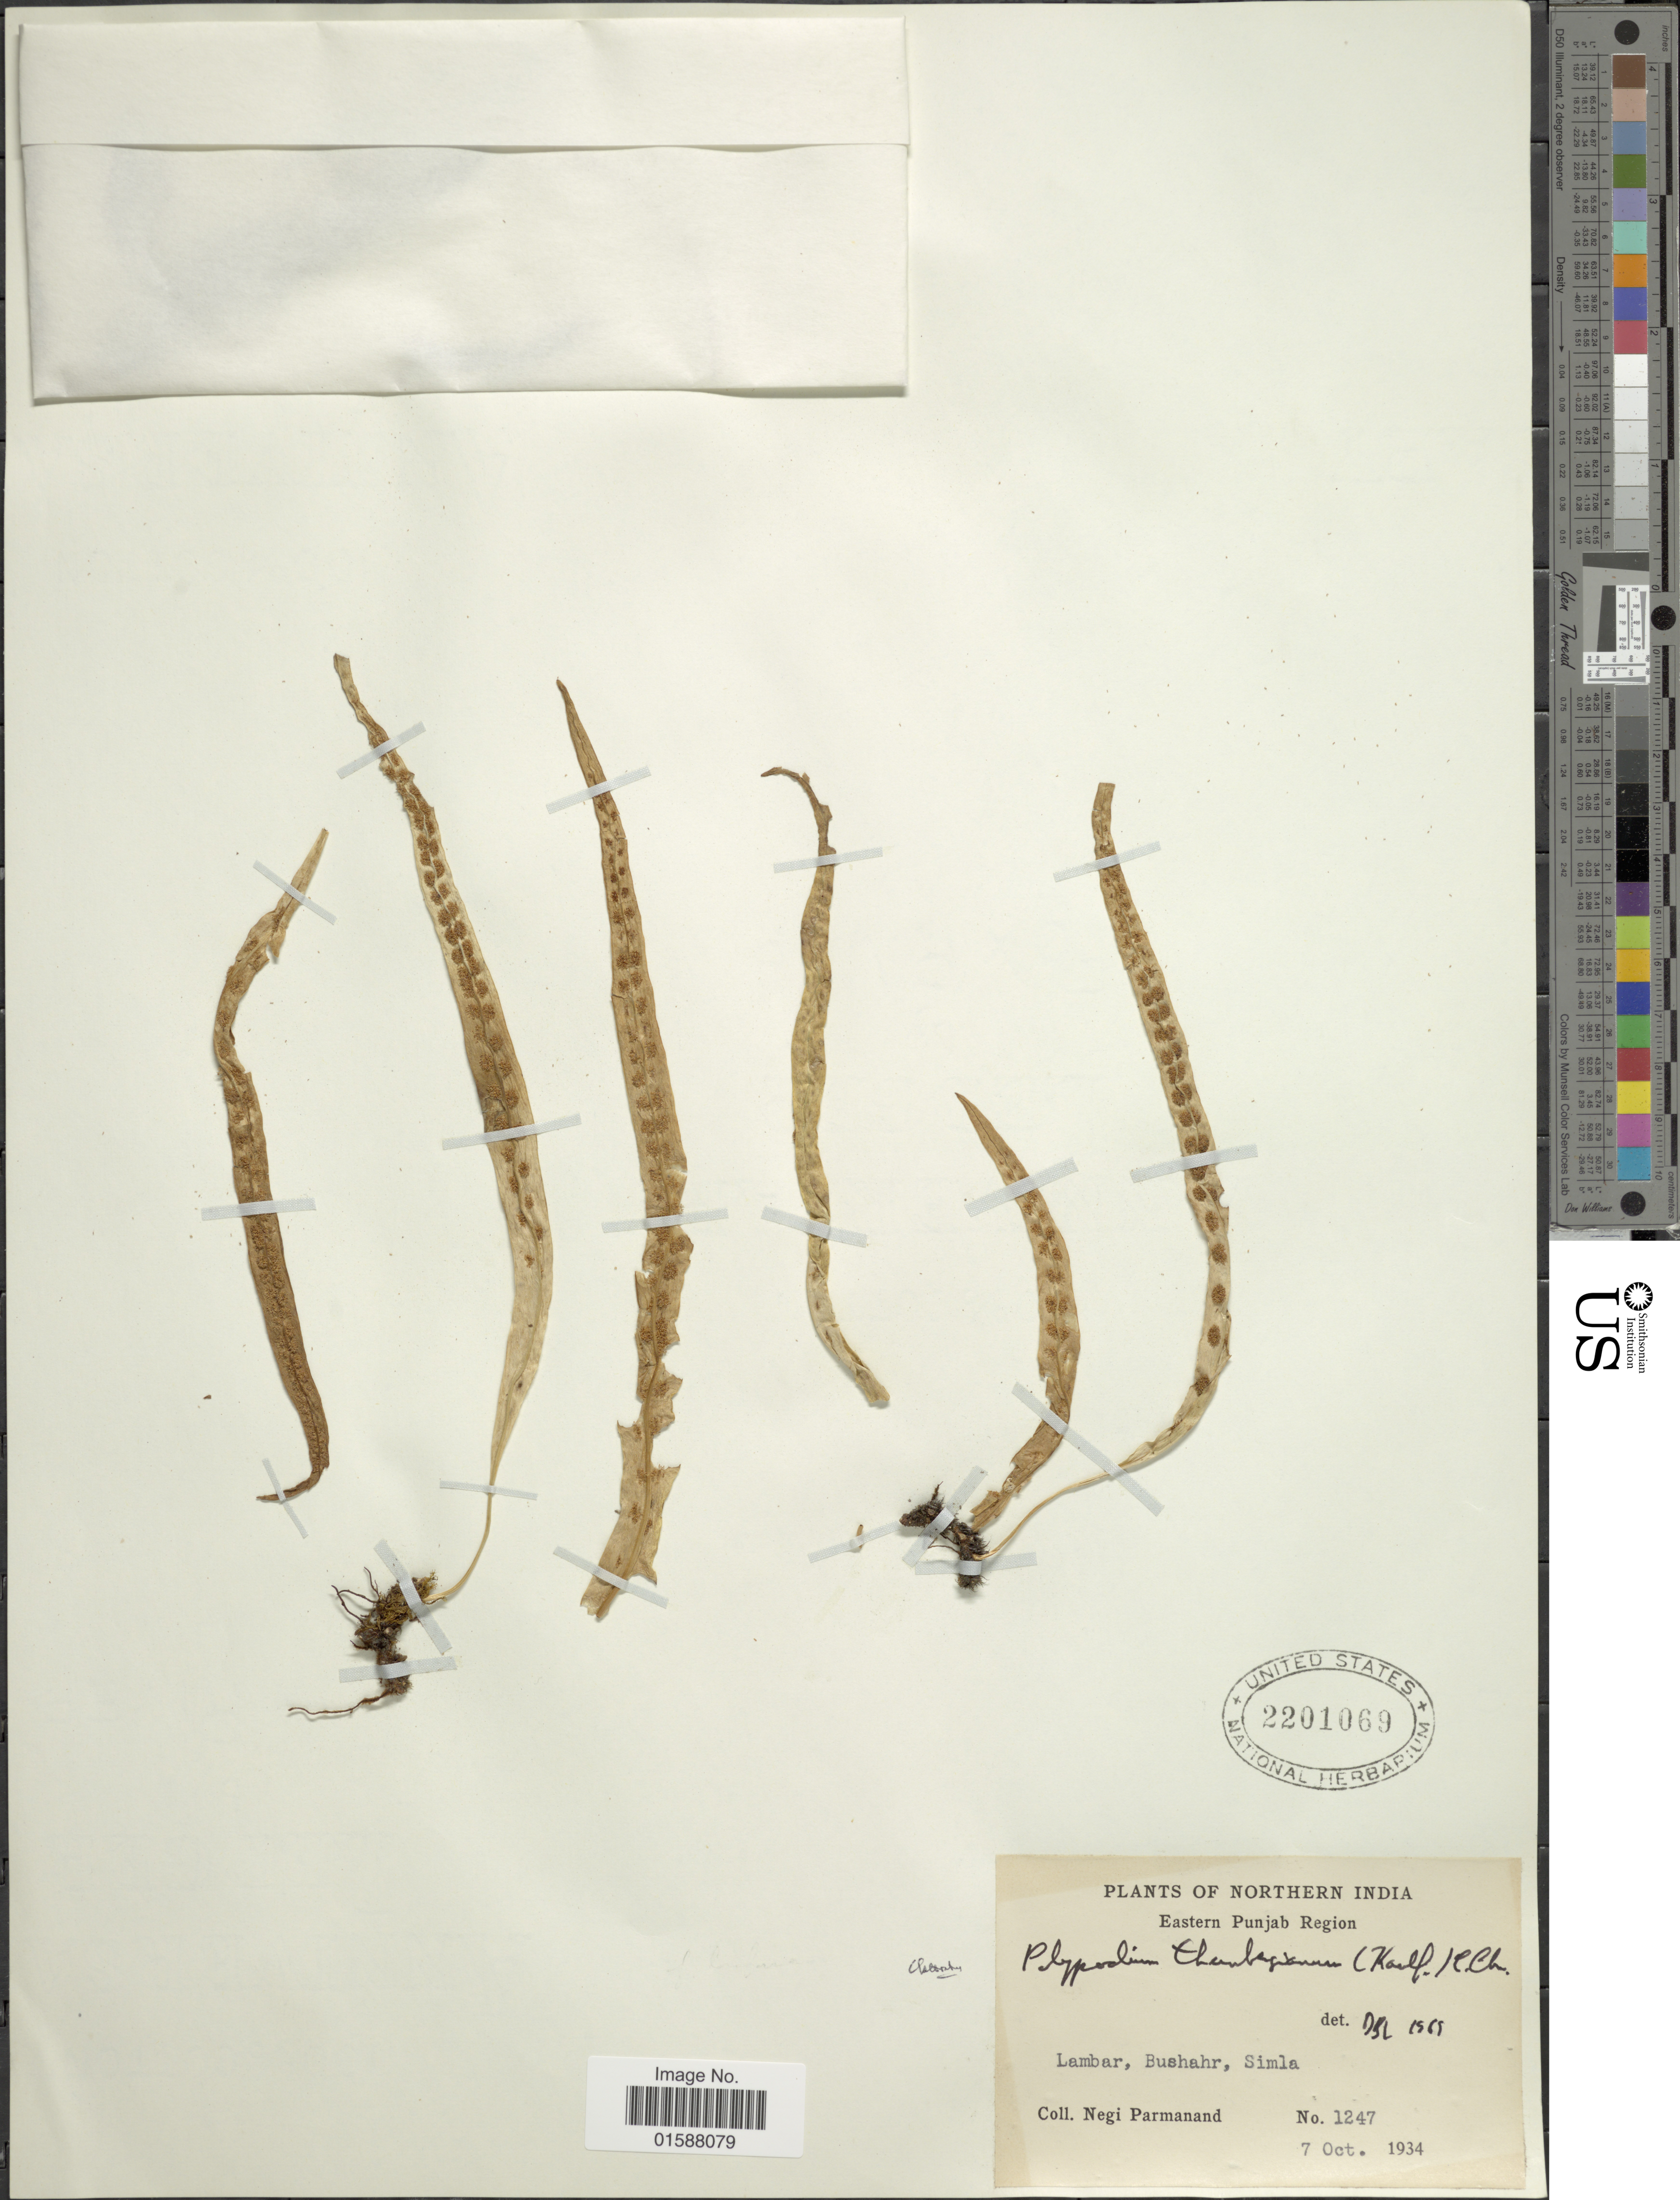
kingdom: Plantae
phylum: Tracheophyta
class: Polypodiopsida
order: Polypodiales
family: Polypodiaceae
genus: Lepisorus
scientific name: Lepisorus thunbergianus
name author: (Kaulf.) Ching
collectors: N. Parmanand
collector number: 1247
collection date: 1934-10-07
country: India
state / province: Himachal Pradesh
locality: Northern India. Eastern Punjab Region. Lambar, Busahr, Simla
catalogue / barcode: US 2201069